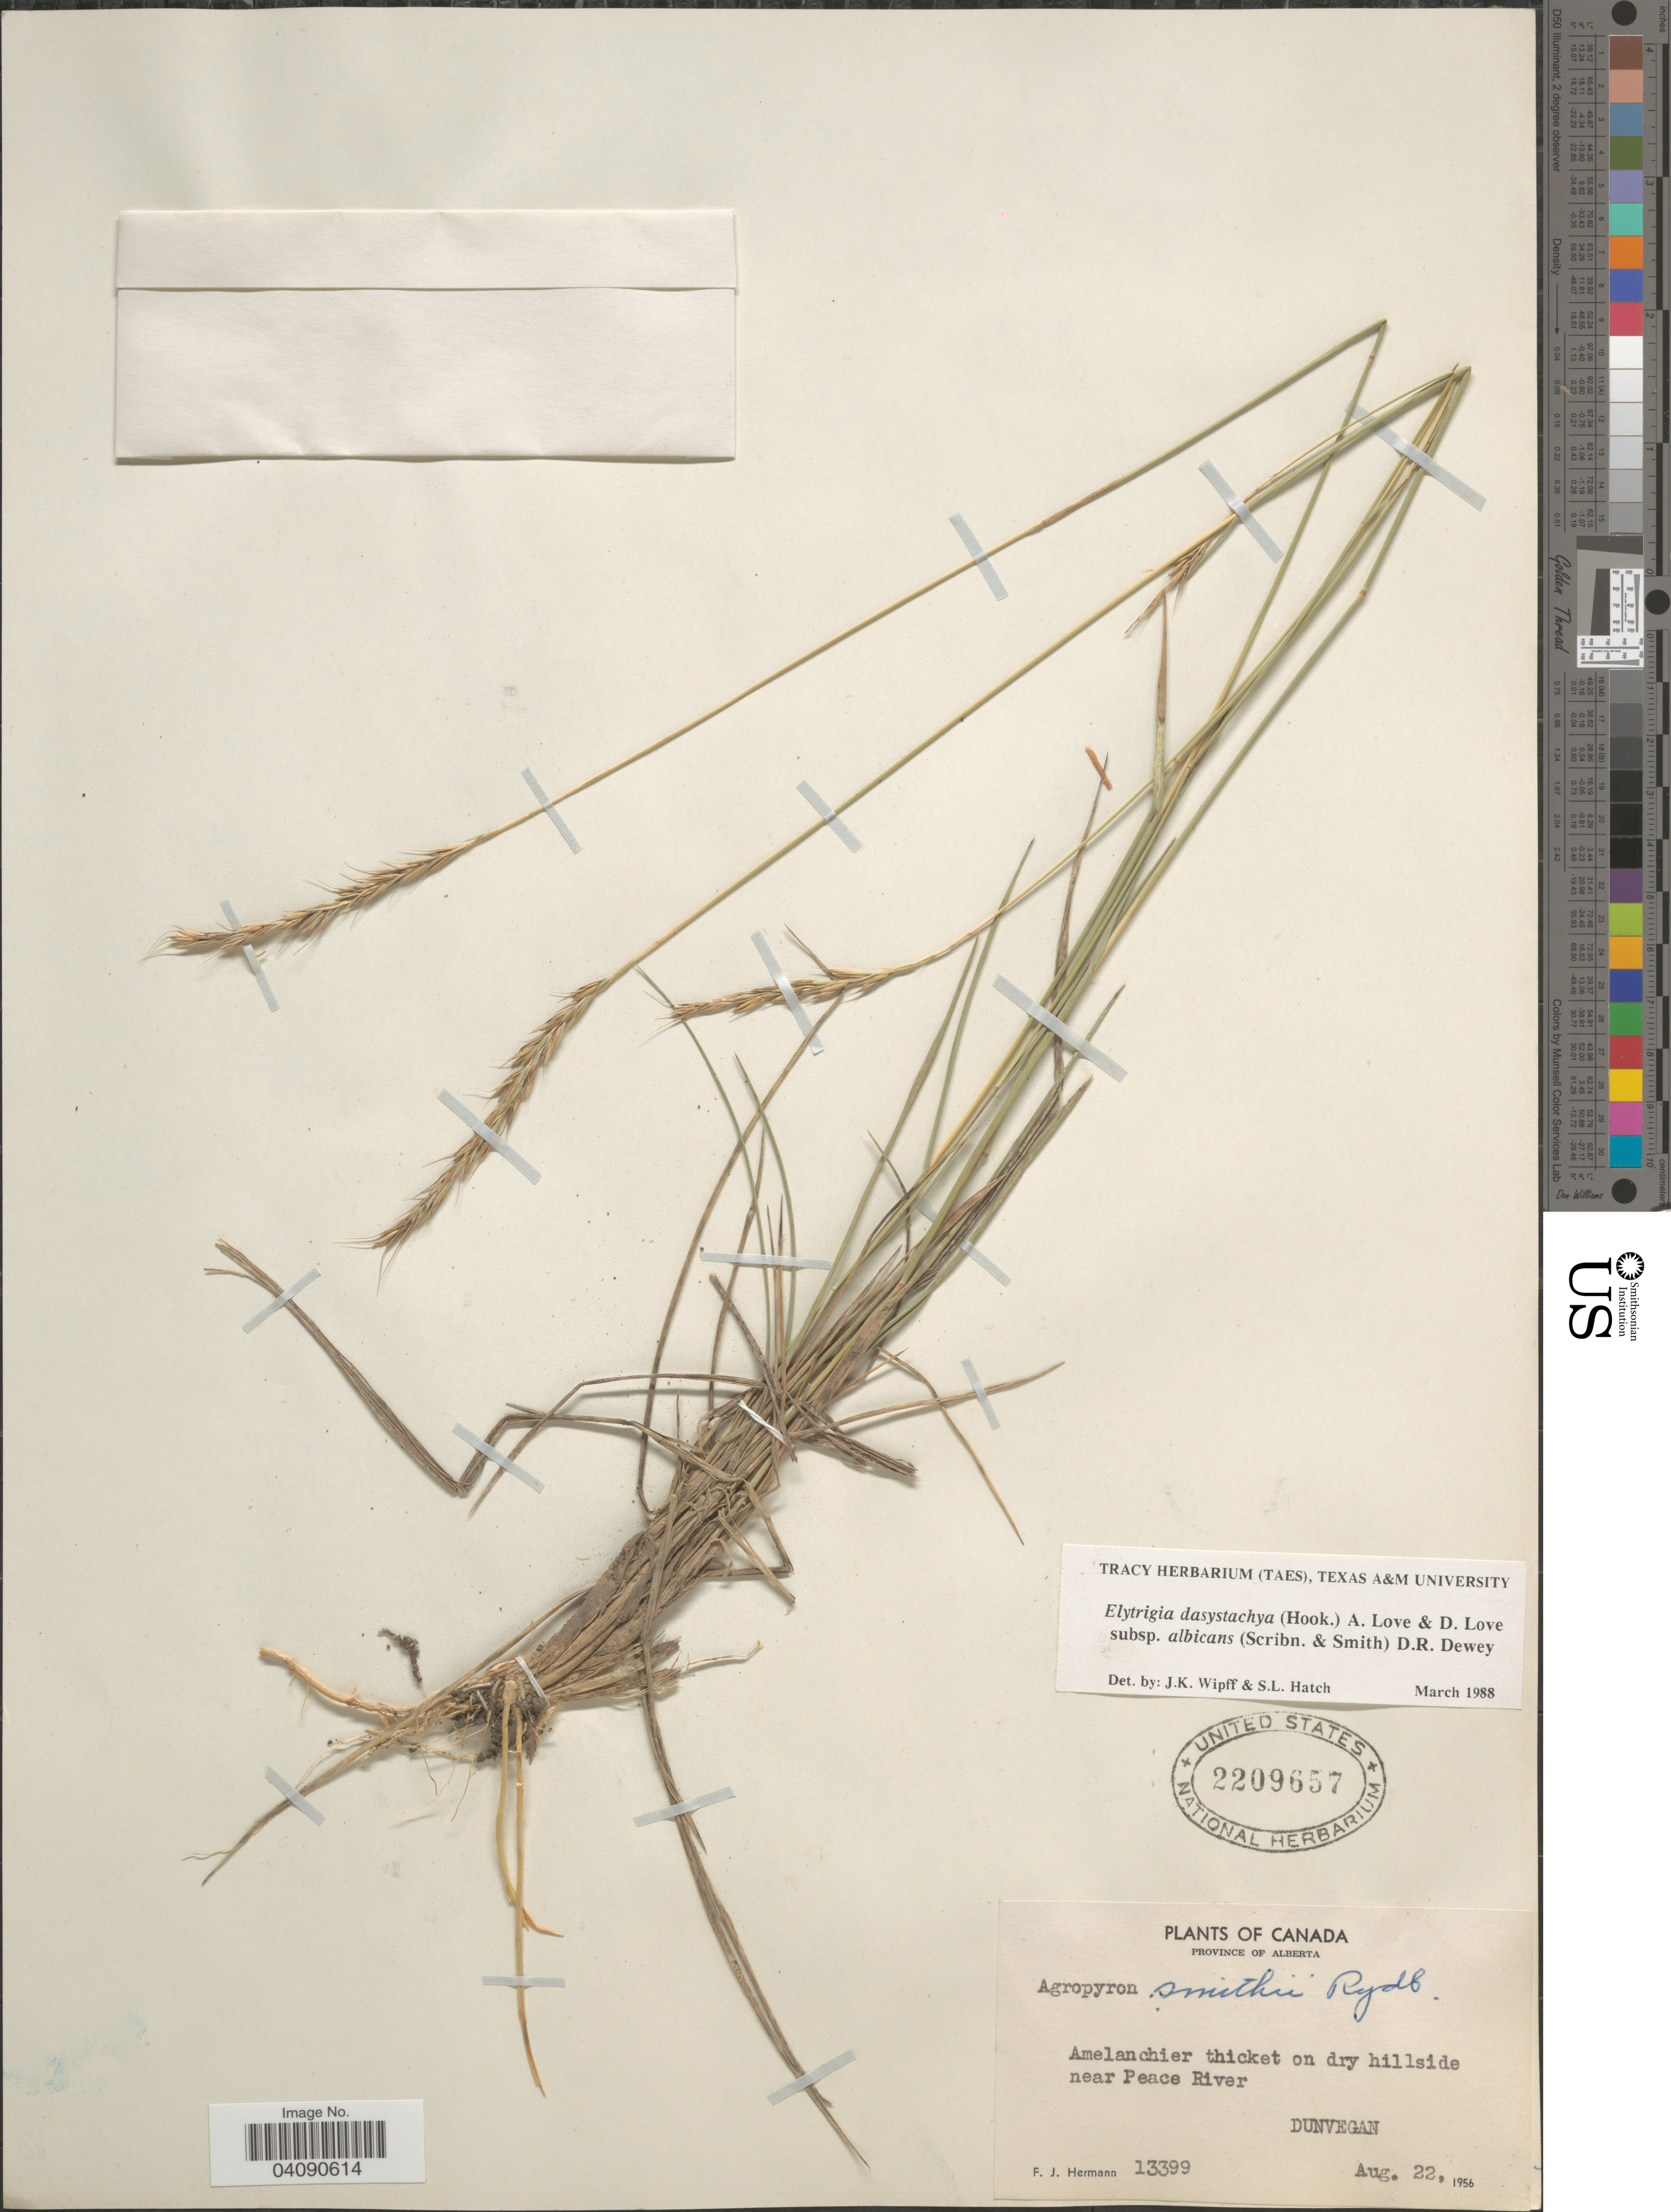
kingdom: Plantae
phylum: Tracheophyta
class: Liliopsida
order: Poales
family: Poaceae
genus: Elymus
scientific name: Elymus albicans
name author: (Scribn. & J.G. Sm.) Á. Löve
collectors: F. J. Hermann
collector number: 13399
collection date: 1956-08-22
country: Canada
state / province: Alberta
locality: Amelanchier thicket on dry hillside near Peace River. Dunvegan.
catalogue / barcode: US 2209657